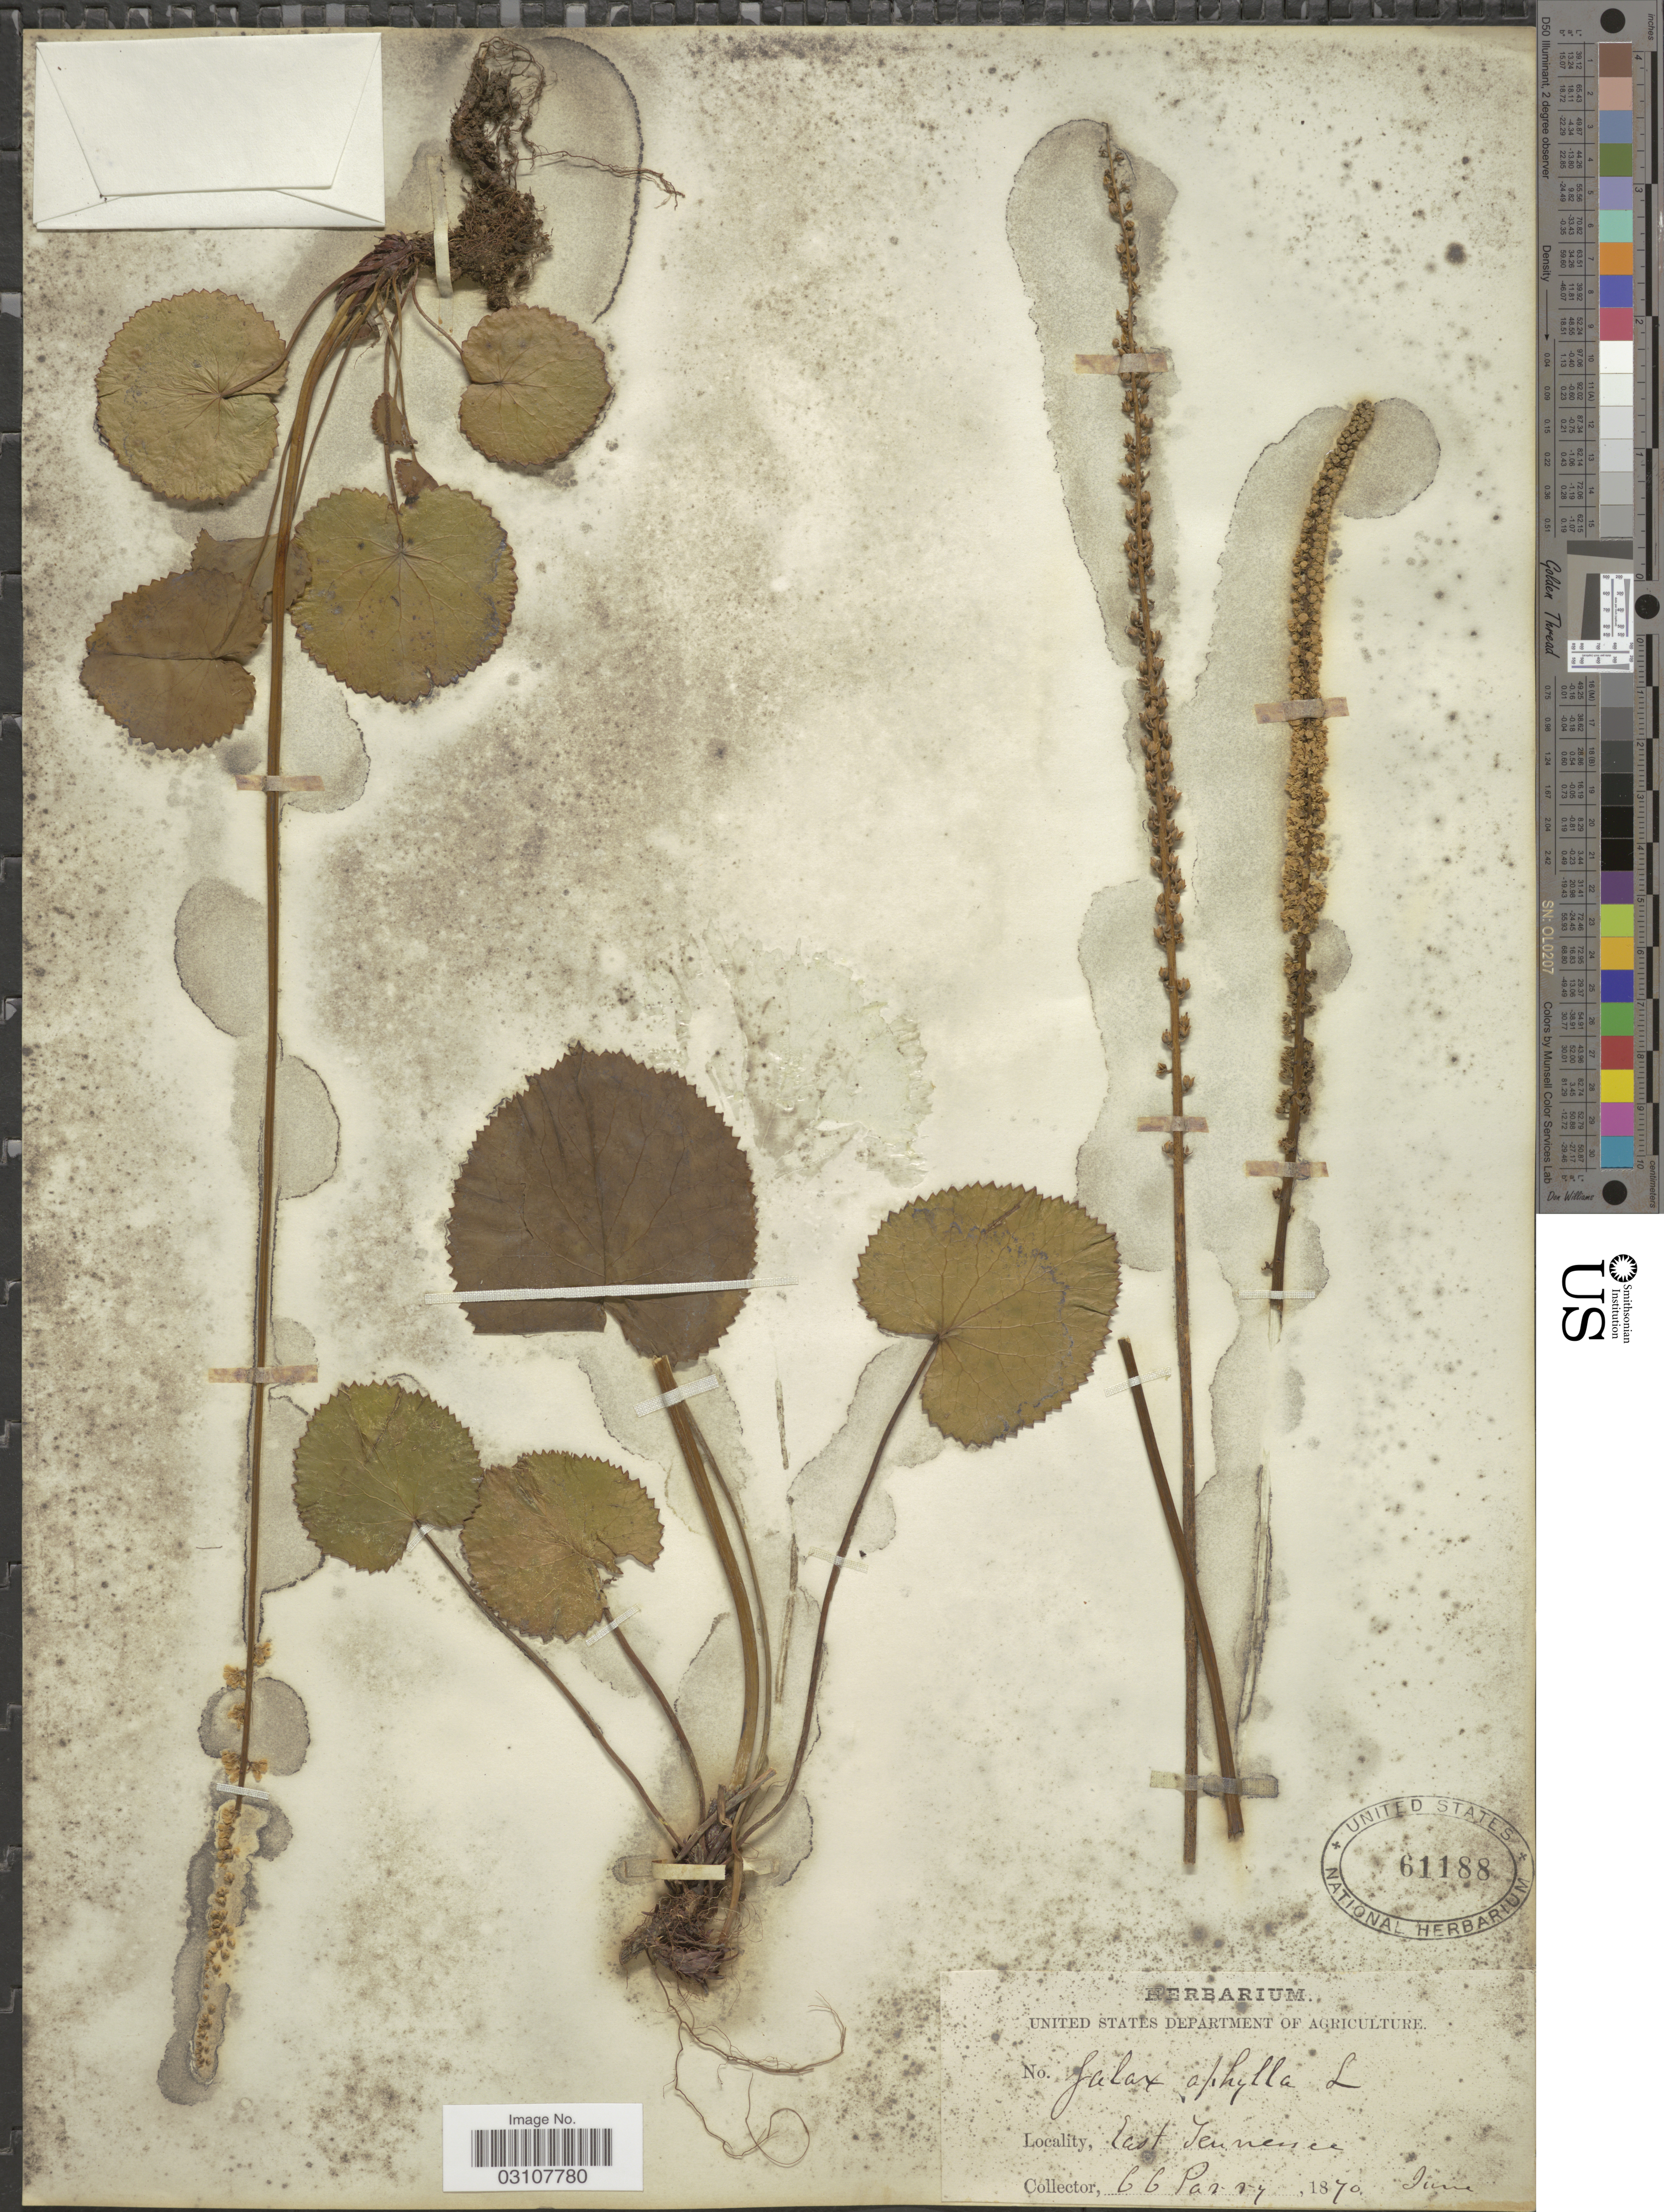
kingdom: Plantae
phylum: Tracheophyta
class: Magnoliopsida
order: Ericales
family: Diapensiaceae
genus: Galax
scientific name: Galax urceolata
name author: (Poir.) Brummitt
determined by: Gaynor, Michelle L., (FLAS), University of Florida (UNITED STATES)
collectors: C. C. Parry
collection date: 1870-06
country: United States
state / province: Tennessee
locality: East Tennessee.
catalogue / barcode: US 61188